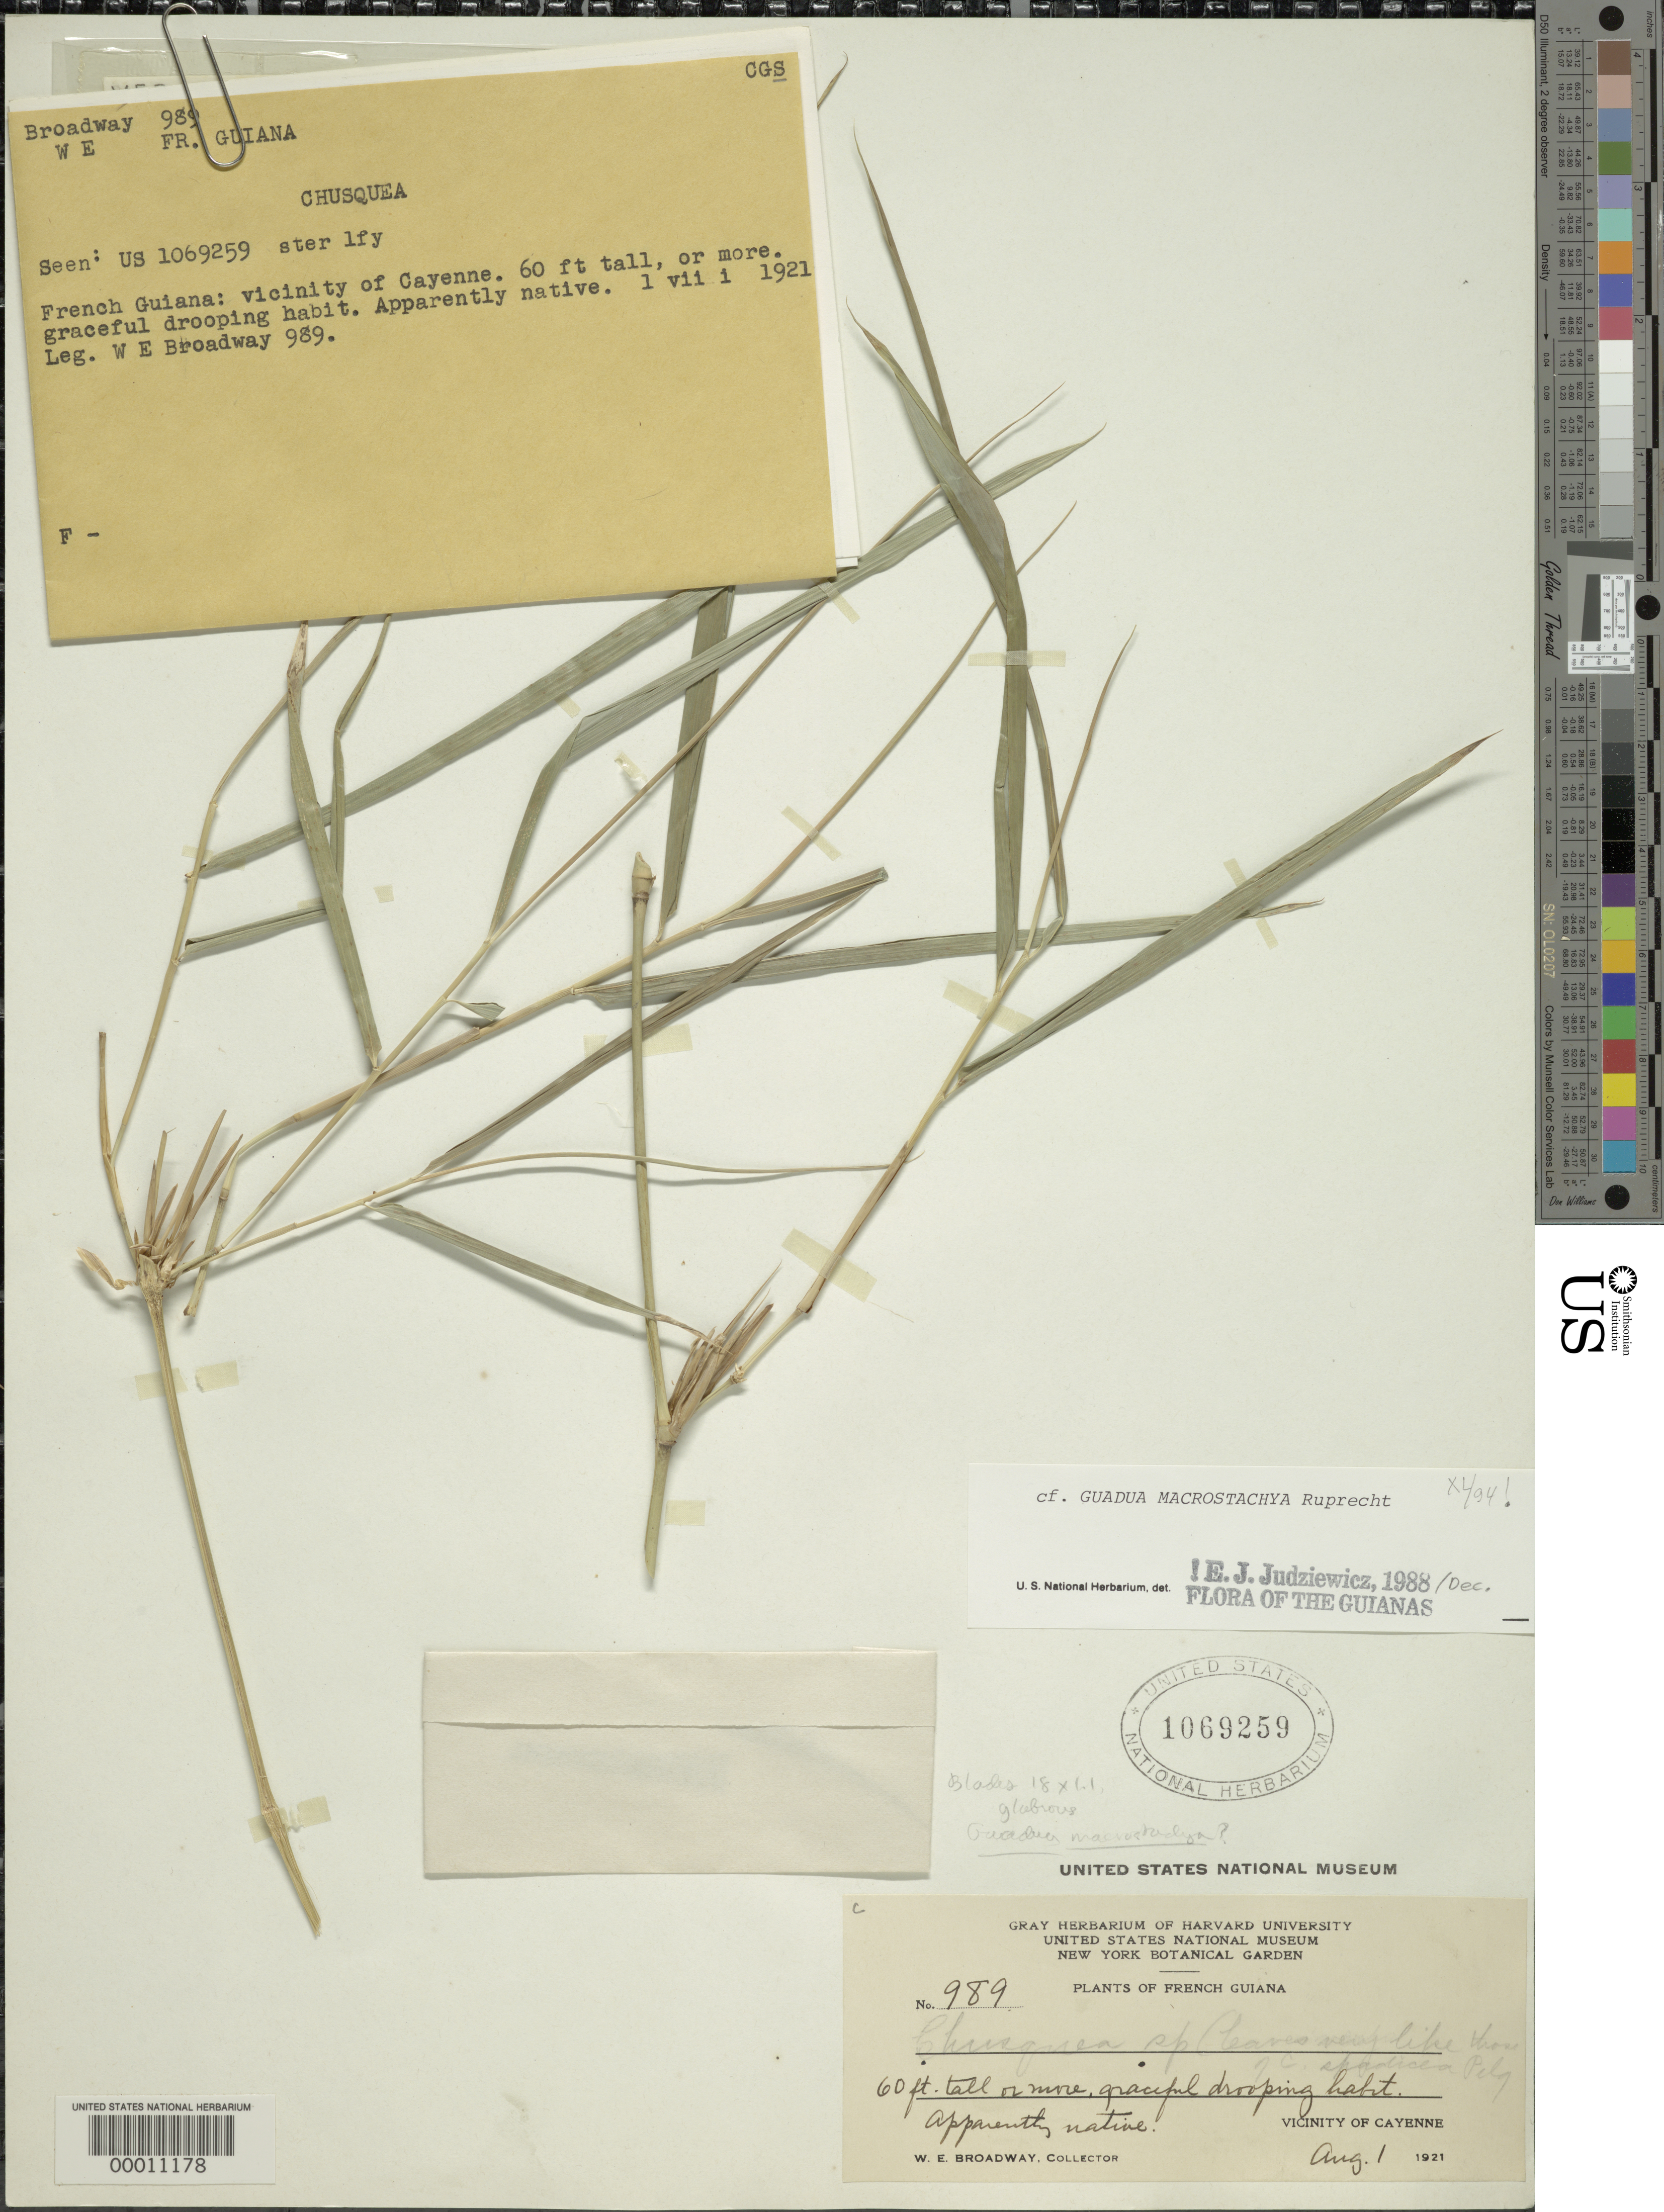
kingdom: Plantae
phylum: Tracheophyta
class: Liliopsida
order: Poales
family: Poaceae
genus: Guadua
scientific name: Guadua macrostachya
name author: Rupr.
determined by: Londoño, X., (TULV), Jardin Botanico "Juan Maria Cespedes"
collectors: W. E. Broadway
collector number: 989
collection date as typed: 01 Aug 1921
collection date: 1921-08-01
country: French Guiana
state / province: Cayenne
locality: Cayenne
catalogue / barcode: US 1069259